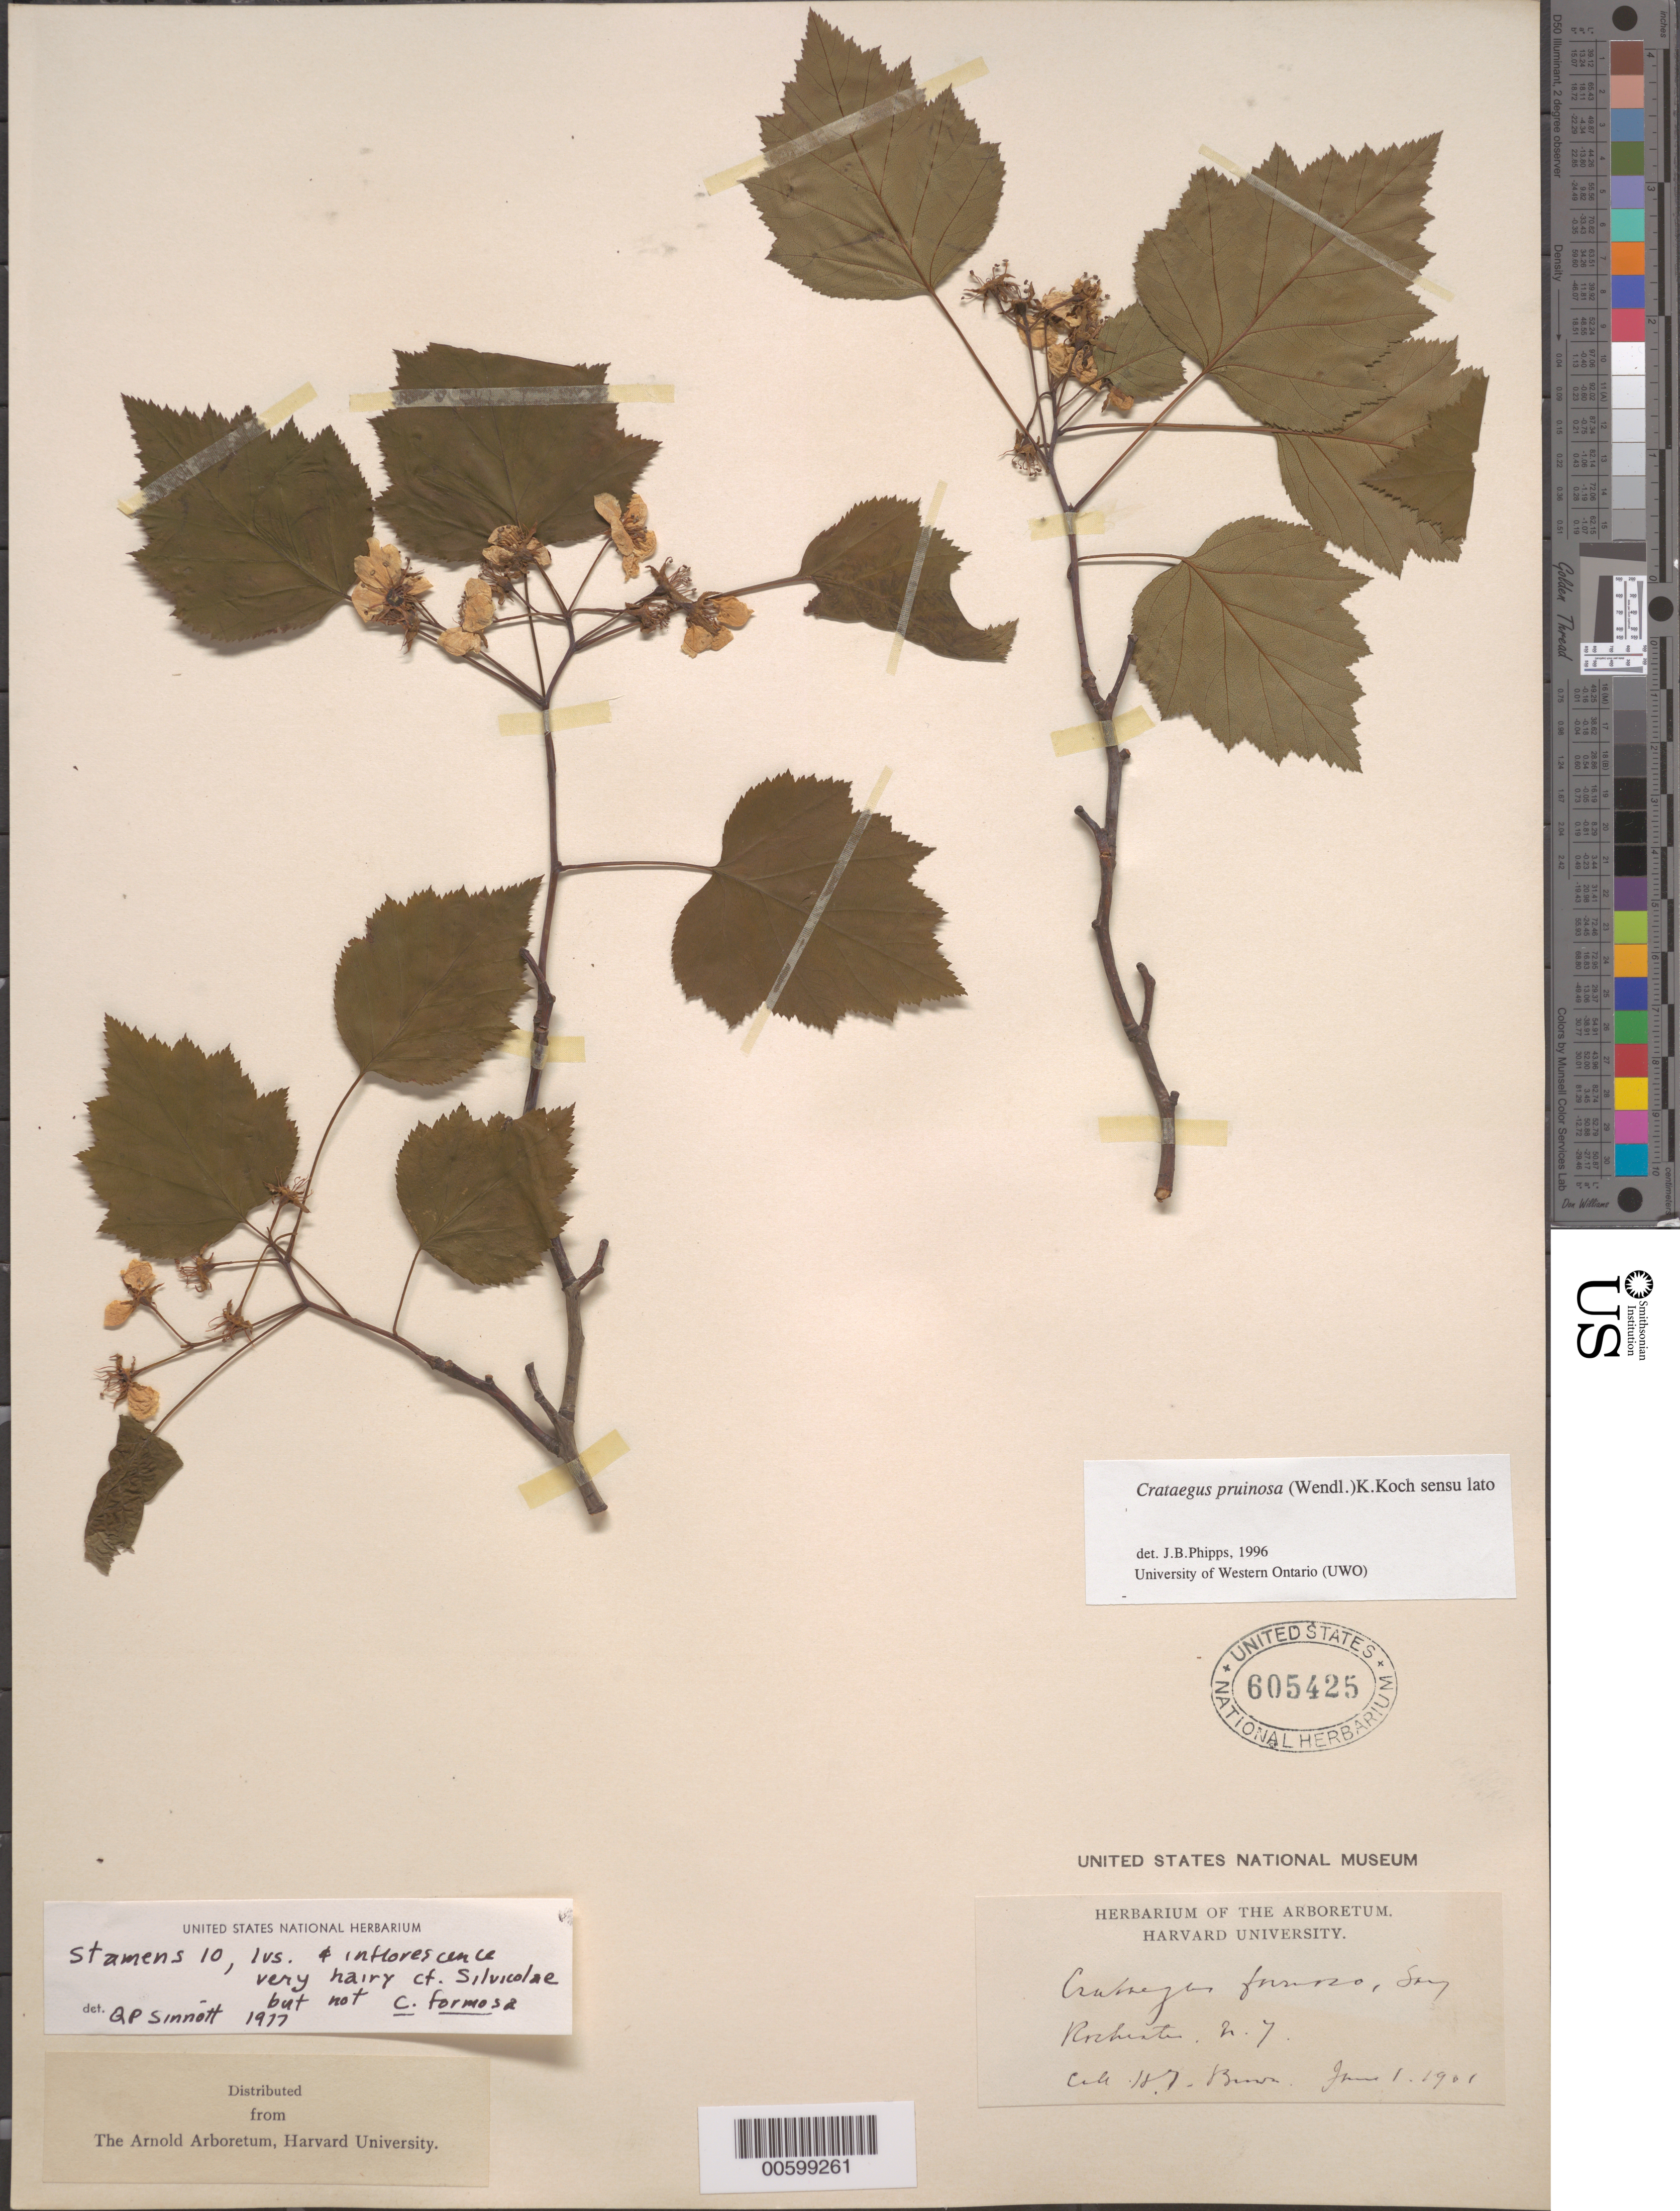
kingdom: Plantae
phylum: Tracheophyta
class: Magnoliopsida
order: Rosales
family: Rosaceae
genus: Crataegus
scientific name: Crataegus pruinosa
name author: (H.L. Wendl.) K. Koch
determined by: Phipps, James B., (UWO), University of Western Ontario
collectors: H. T. Brown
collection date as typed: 01 Jun 1901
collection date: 1901-06-01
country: United States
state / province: New York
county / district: Monroe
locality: Rochester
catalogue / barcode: US 605425